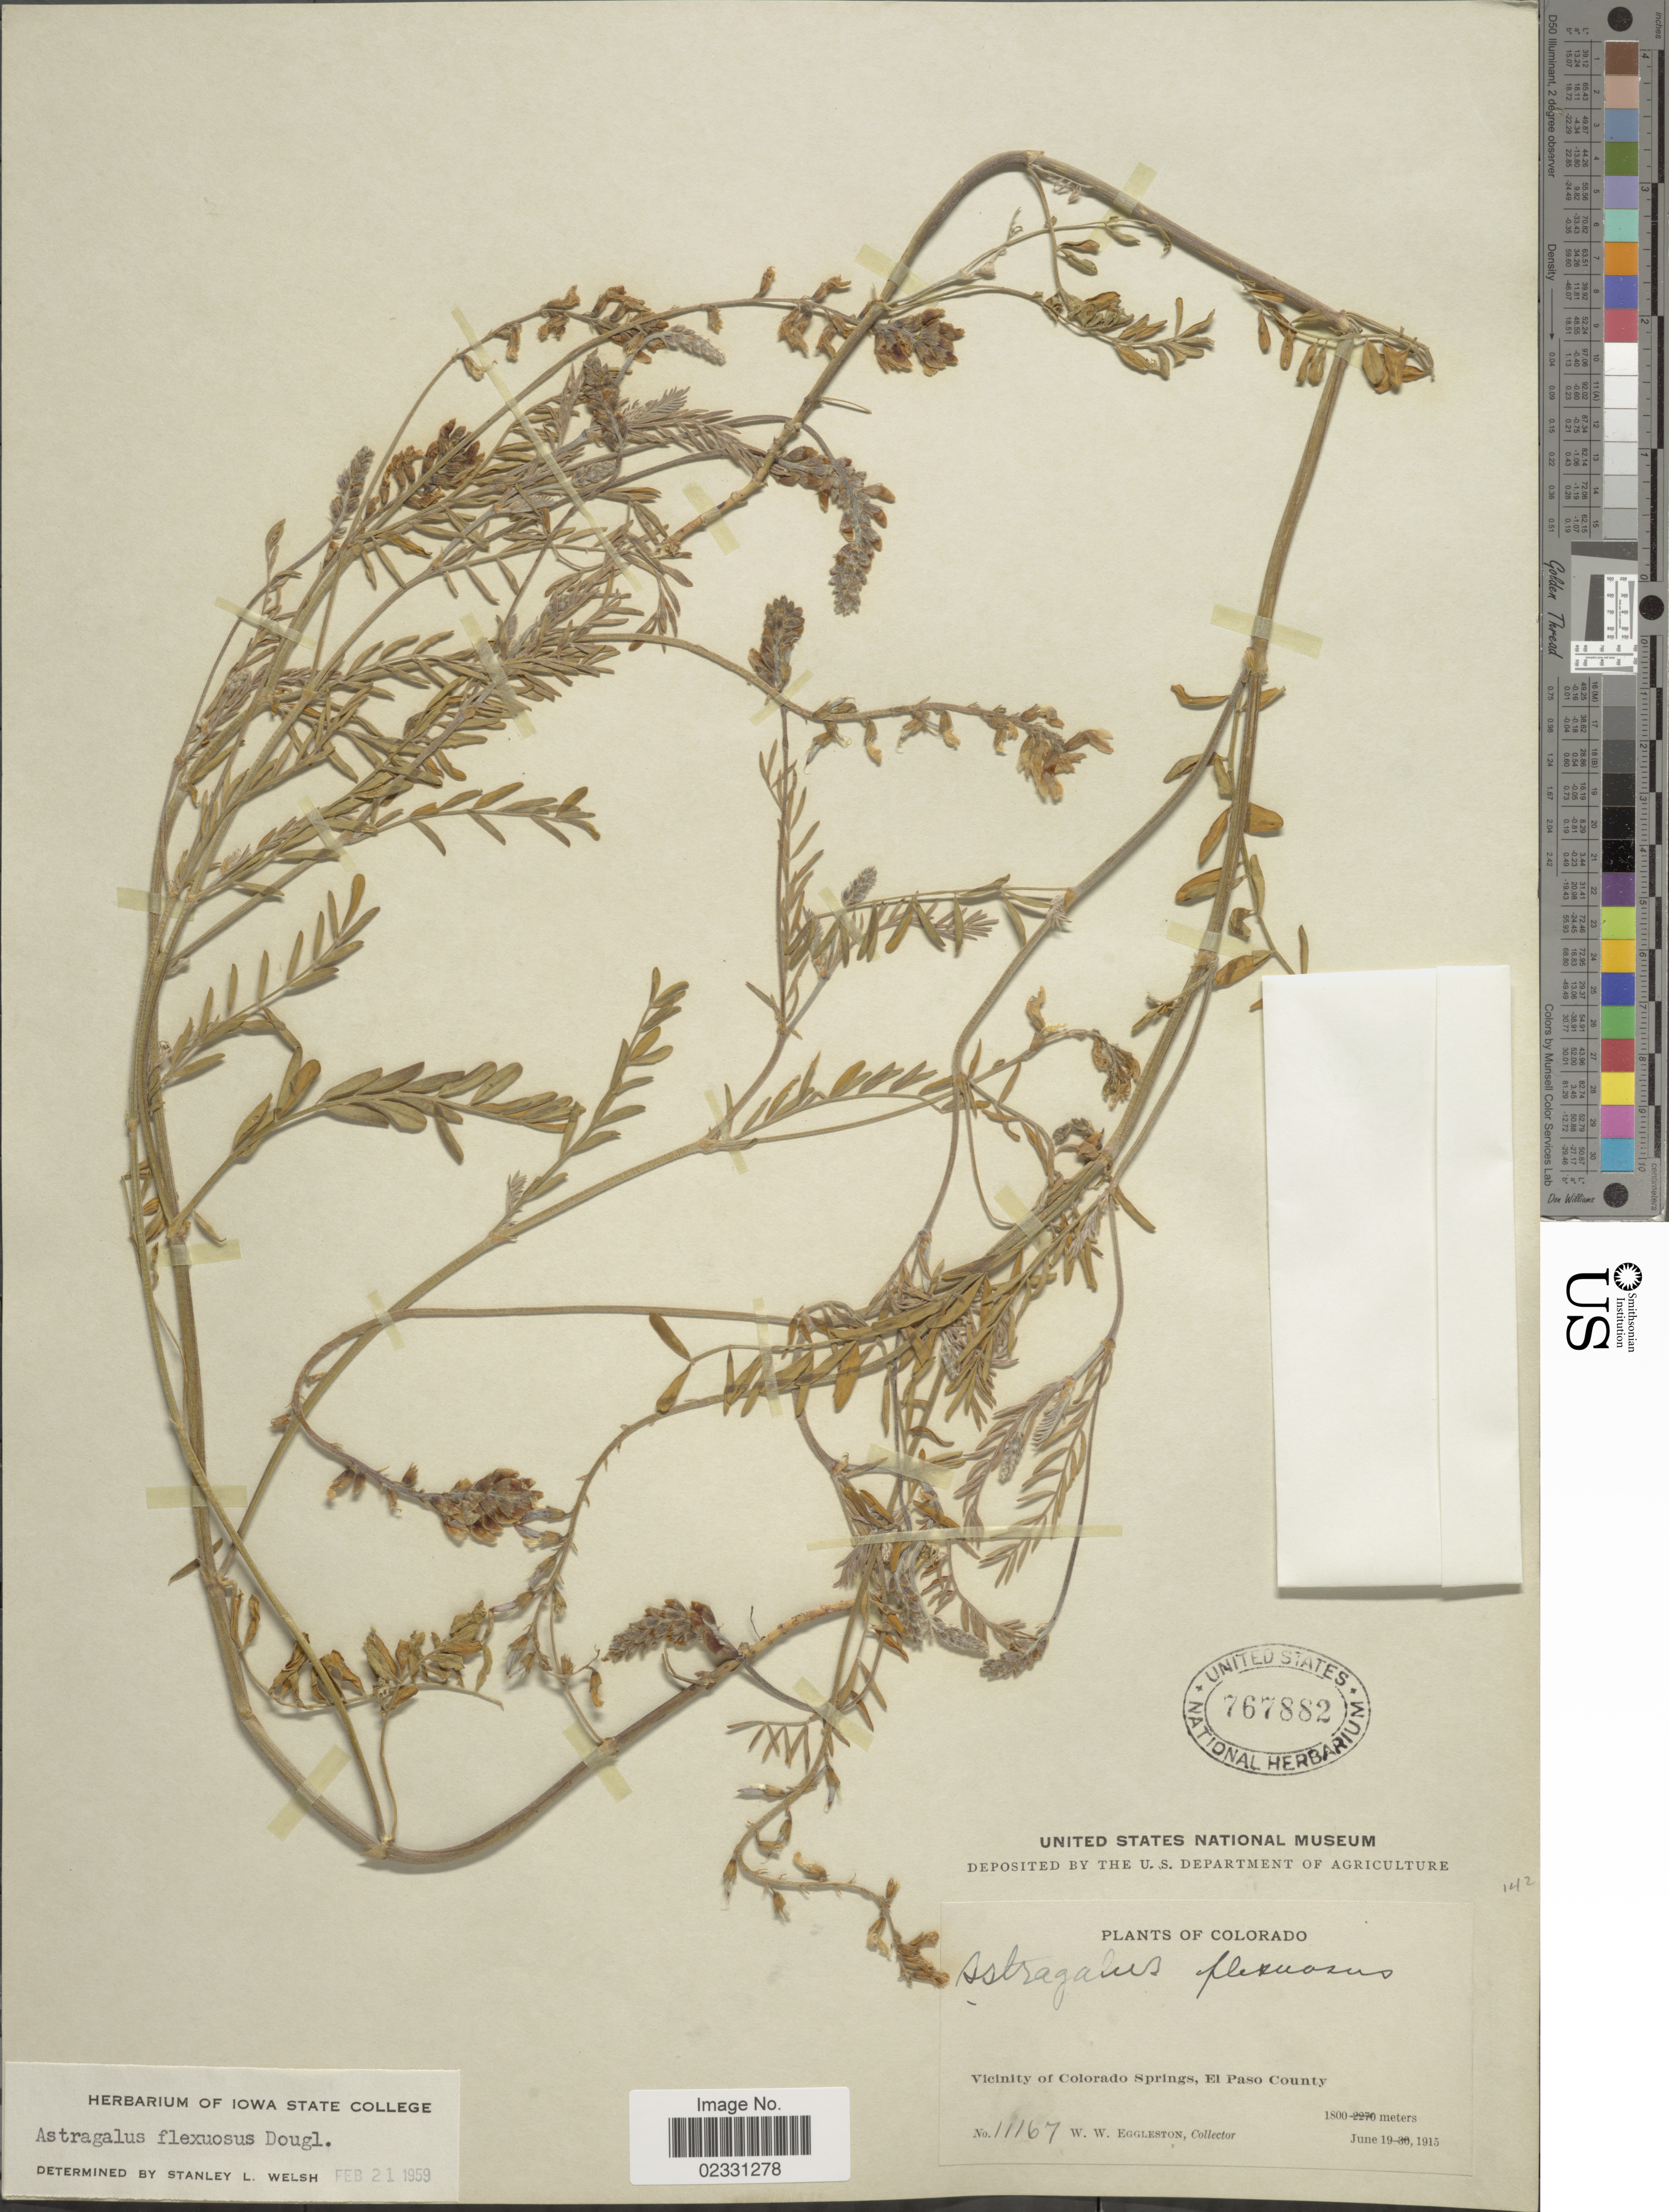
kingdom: Plantae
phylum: Tracheophyta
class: Magnoliopsida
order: Fabales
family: Fabaceae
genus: Astragalus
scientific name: Astragalus flexuosus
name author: (Hook.) Douglas ex G. Don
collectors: W. W. Eggleston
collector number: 11167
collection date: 1915-06-19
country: United States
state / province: Colorado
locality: Vicinity of Colorado Springs, El Paso County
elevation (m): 1800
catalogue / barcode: US 767882